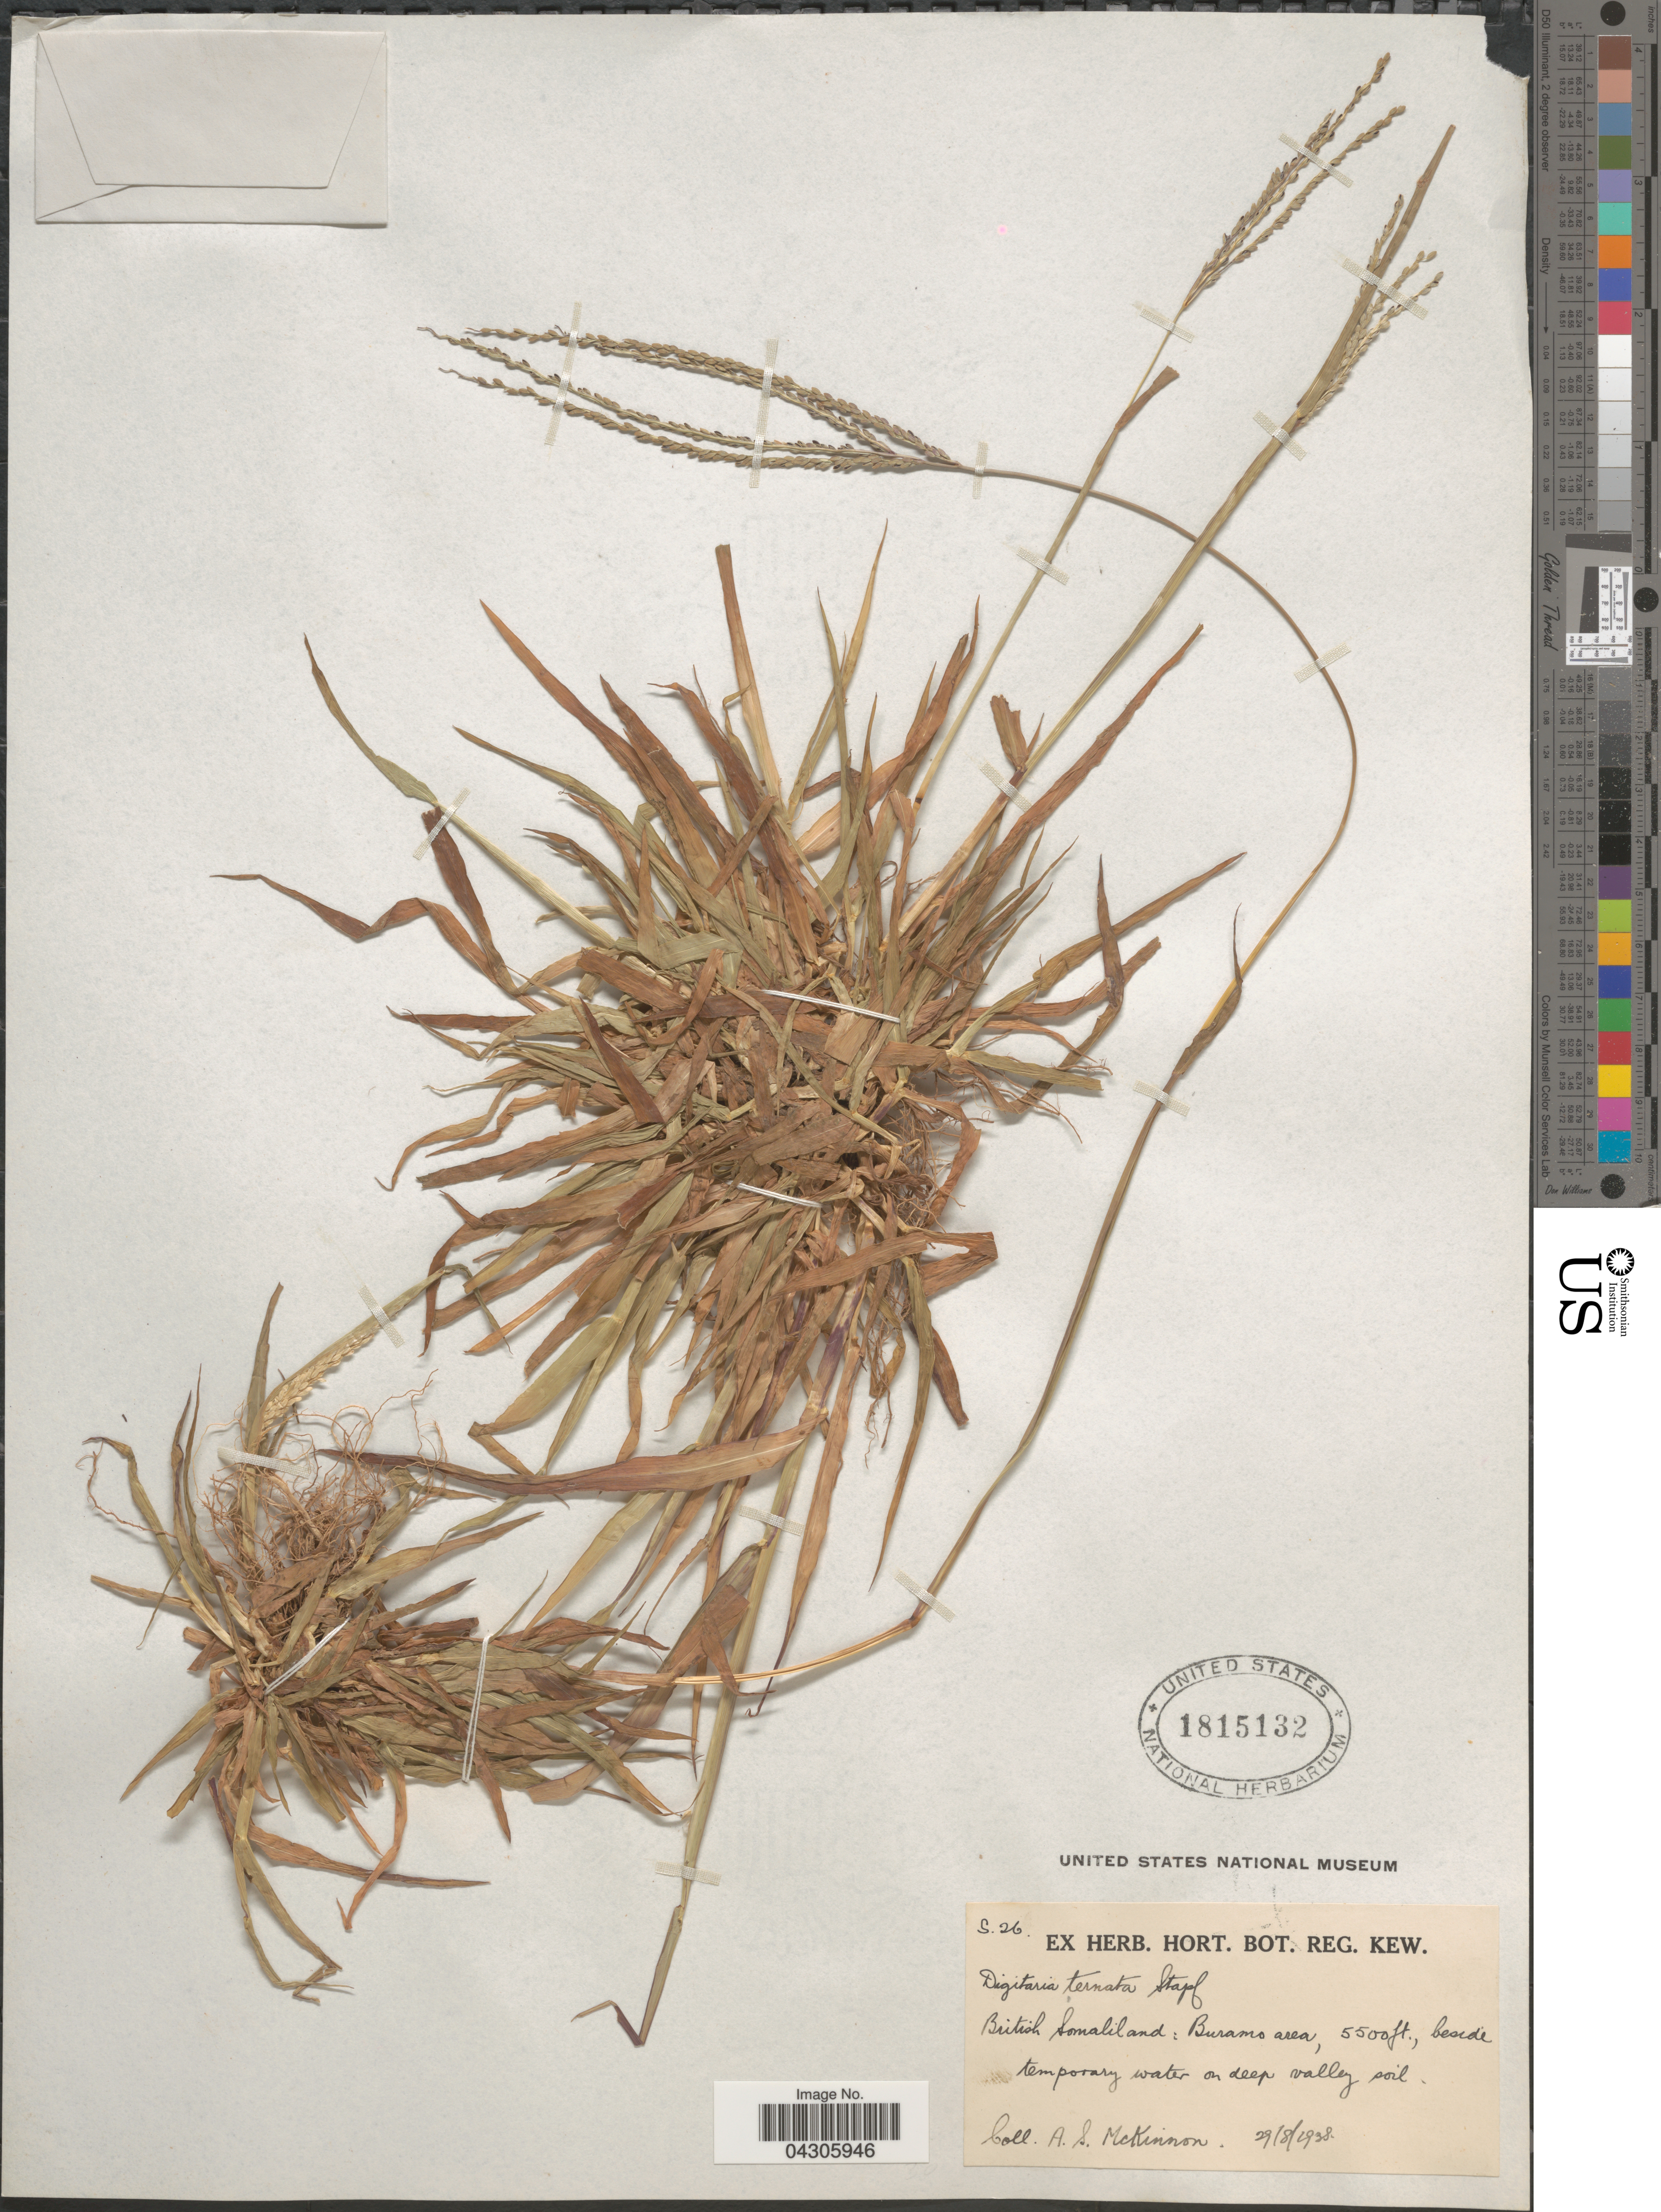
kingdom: Plantae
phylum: Tracheophyta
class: Liliopsida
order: Poales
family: Poaceae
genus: Digitaria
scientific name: Digitaria ternata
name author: (Hochr. ex A. Rich.) Stapf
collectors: A. Mckinnon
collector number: S26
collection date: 1938-08-29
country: Somalia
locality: British Somaliland: Buramo area.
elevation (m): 1676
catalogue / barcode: US 1815132